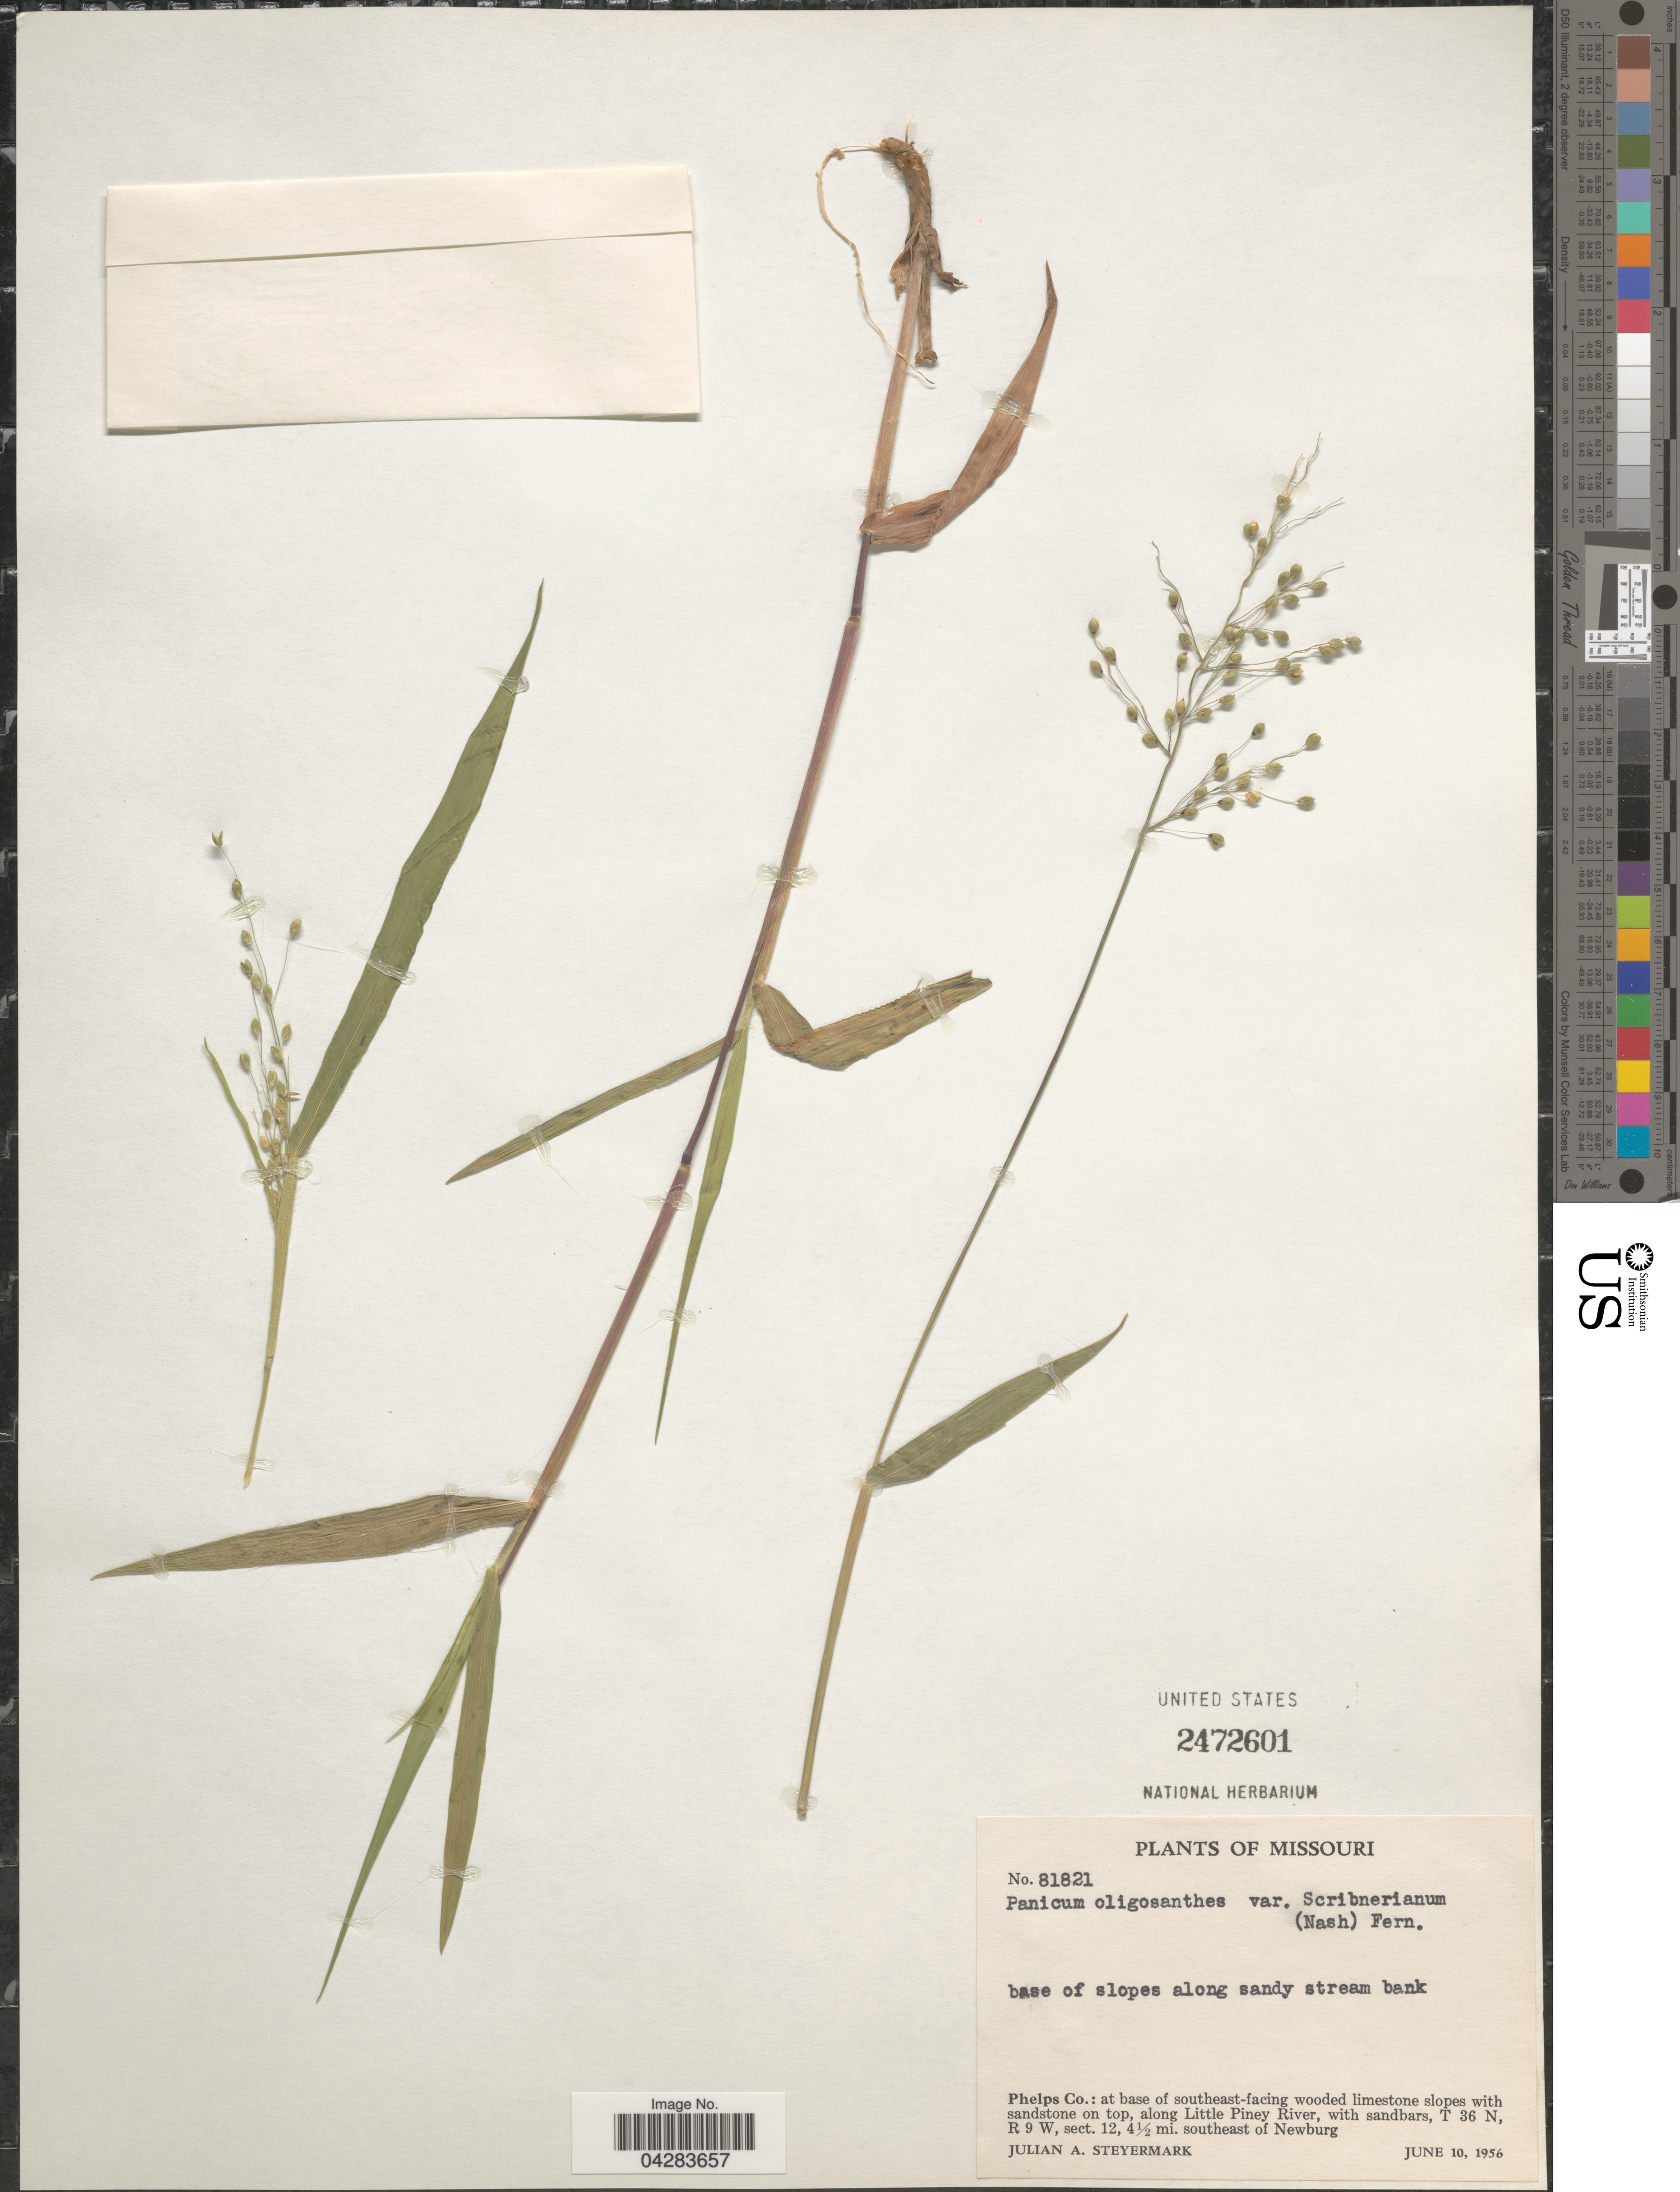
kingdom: Plantae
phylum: Tracheophyta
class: Liliopsida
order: Poales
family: Poaceae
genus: Dichanthelium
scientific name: Dichanthelium oligosanthes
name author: (Schult.) Gould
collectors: J. Steyermark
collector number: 81821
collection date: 1956-06-10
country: United States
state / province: Missouri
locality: Base of slopes along sandy stream bank. Phelps Co.: at base of southeast-facing wooded limestone slopes with sandstone on top, along Little Piney River, with sandbars, T 36 N, R 9 W, sect. 12, 4½ mi. southeast of Newburg.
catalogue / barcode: US 2472601